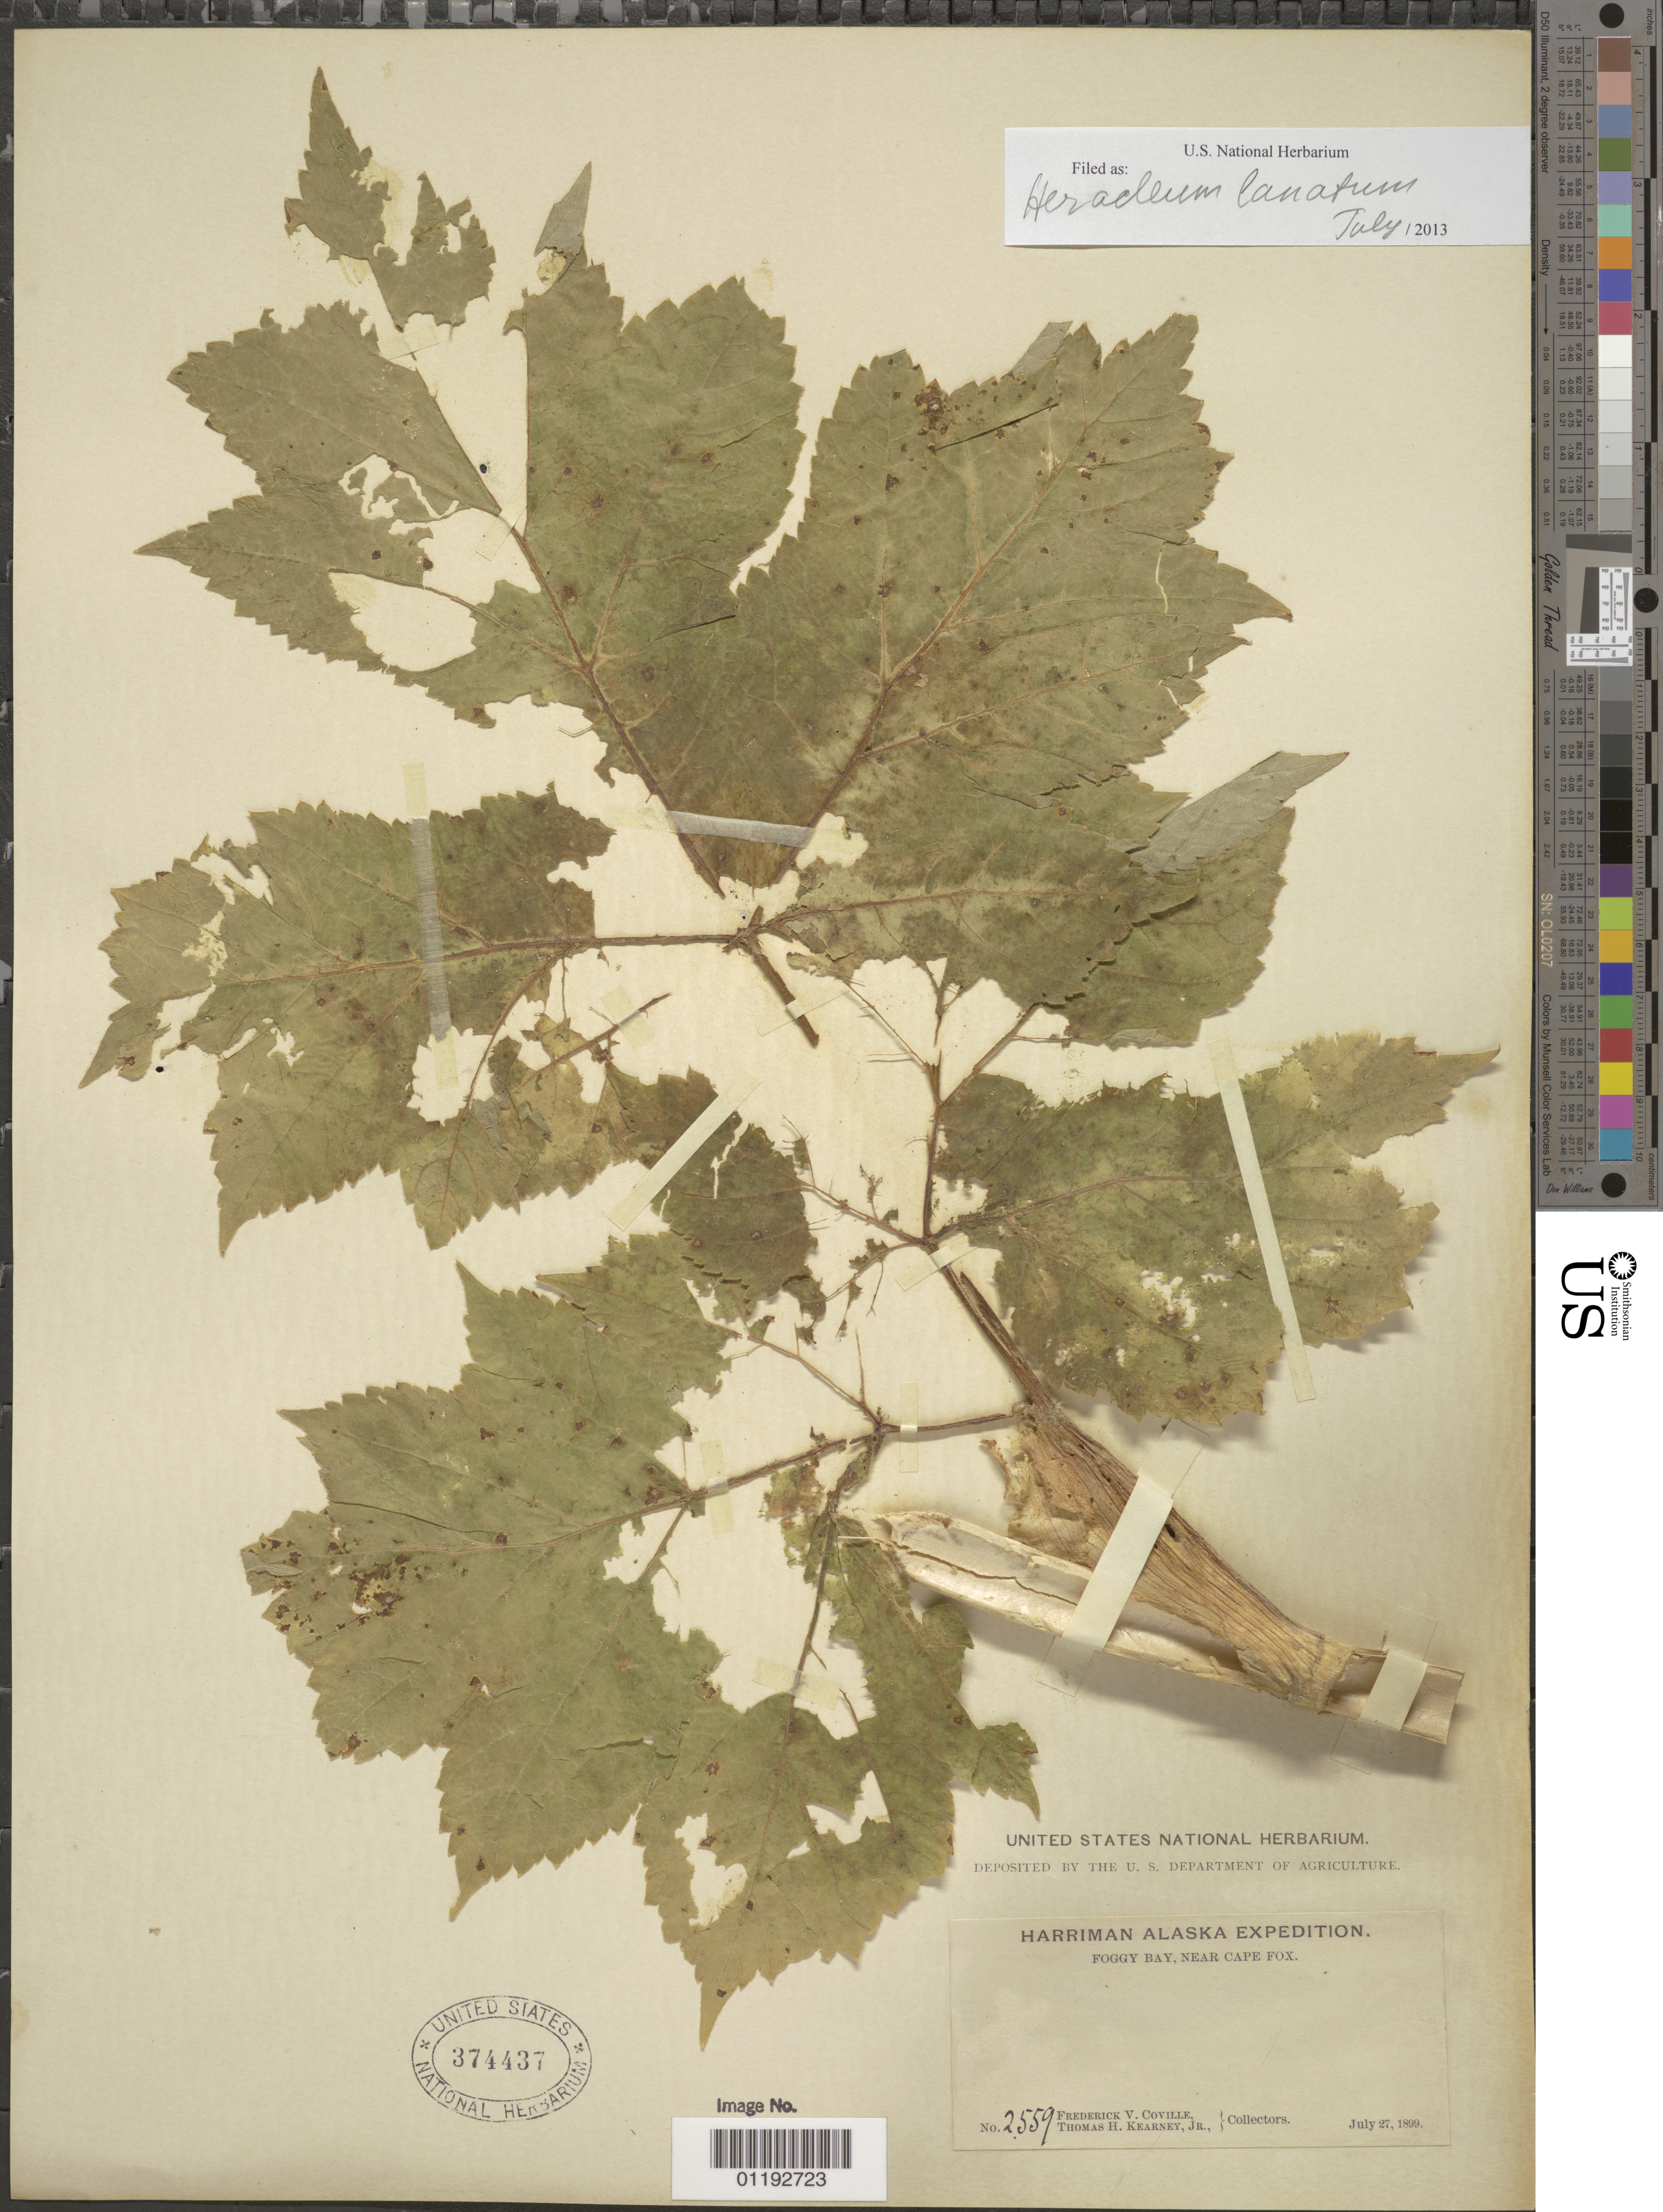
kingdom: Plantae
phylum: Tracheophyta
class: Magnoliopsida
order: Apiales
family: Apiaceae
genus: Heracleum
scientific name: Heracleum lanatum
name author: Michx.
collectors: F. V. Coville & T. H. Kearney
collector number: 2559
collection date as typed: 27 Jul 1899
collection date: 1899-07-27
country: United States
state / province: Alaska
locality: Foggy Bay, near Cape Fox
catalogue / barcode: US 374437